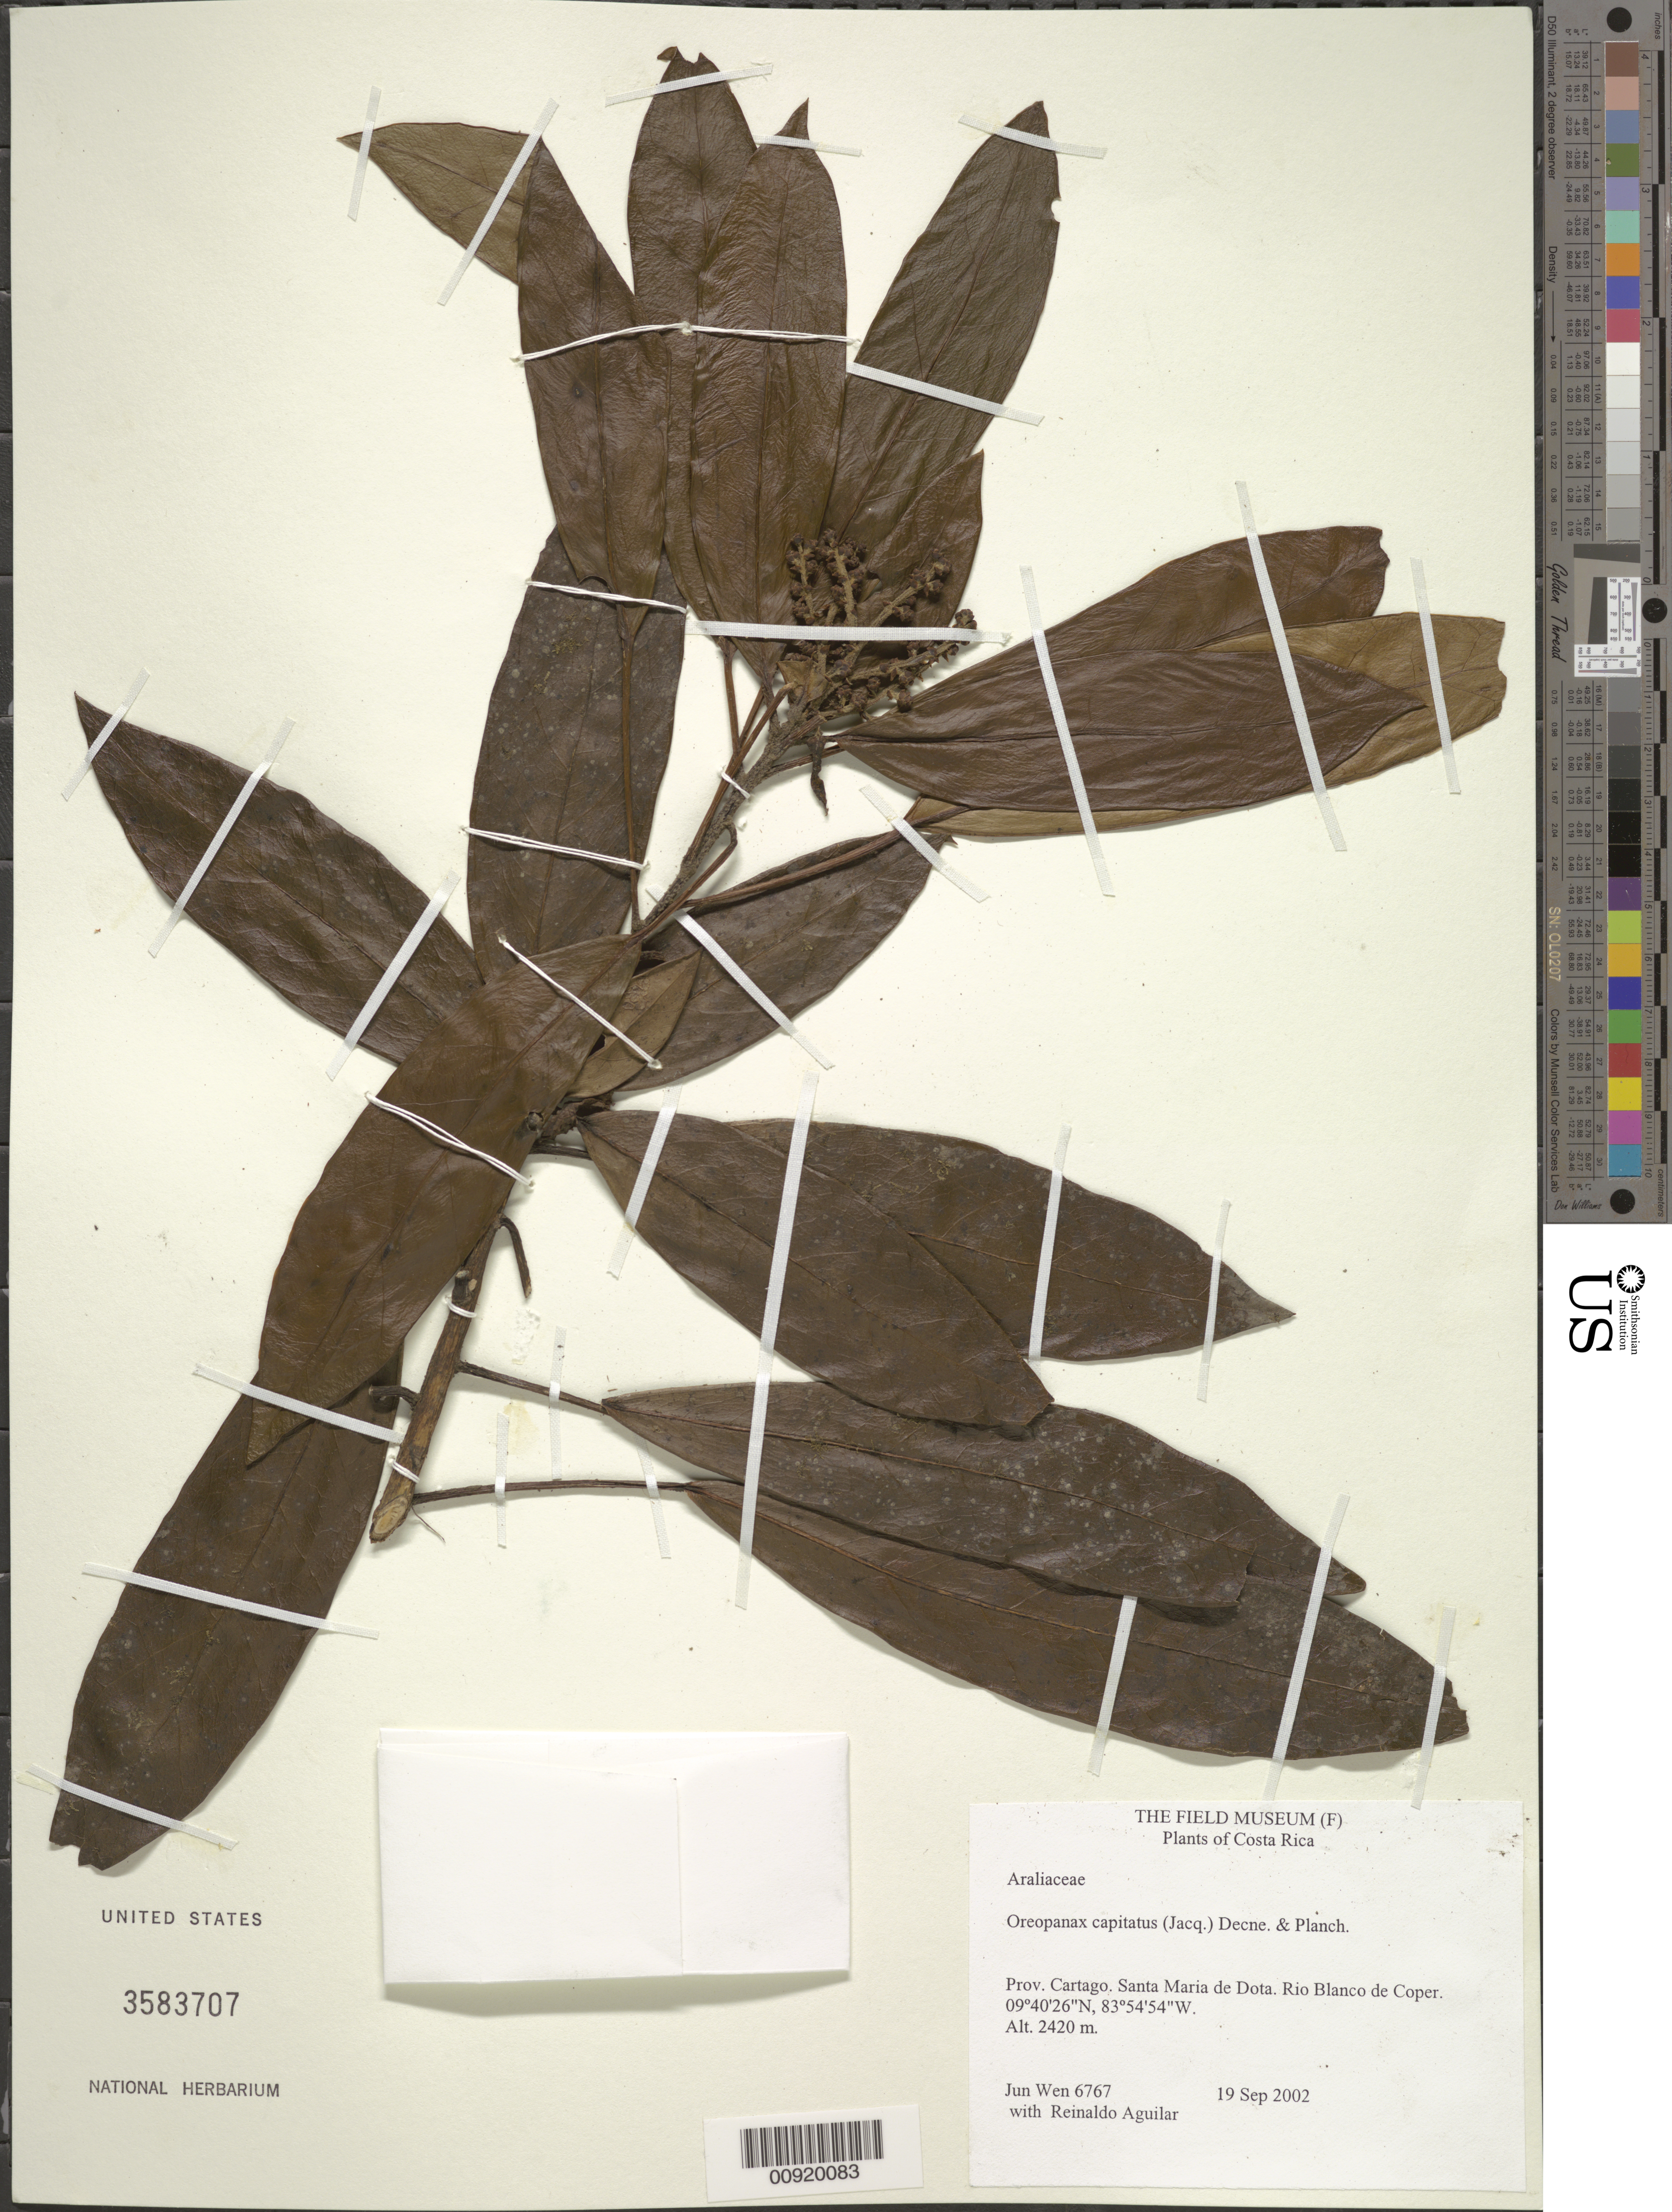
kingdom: Plantae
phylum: Tracheophyta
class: Magnoliopsida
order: Apiales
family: Araliaceae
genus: Oreopanax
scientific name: Oreopanax capitatus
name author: (Jacq.) Decne. & Planch.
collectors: J. Wen & R. Aguilar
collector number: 6767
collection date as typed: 19 Sep 2002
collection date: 2002-09-19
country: Costa Rica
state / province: Cartago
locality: Santa Maria de Dota. Rio Blanco de Coper.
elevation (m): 2420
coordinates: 9 40 26 N, 83 54 54 W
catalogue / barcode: US 3583707